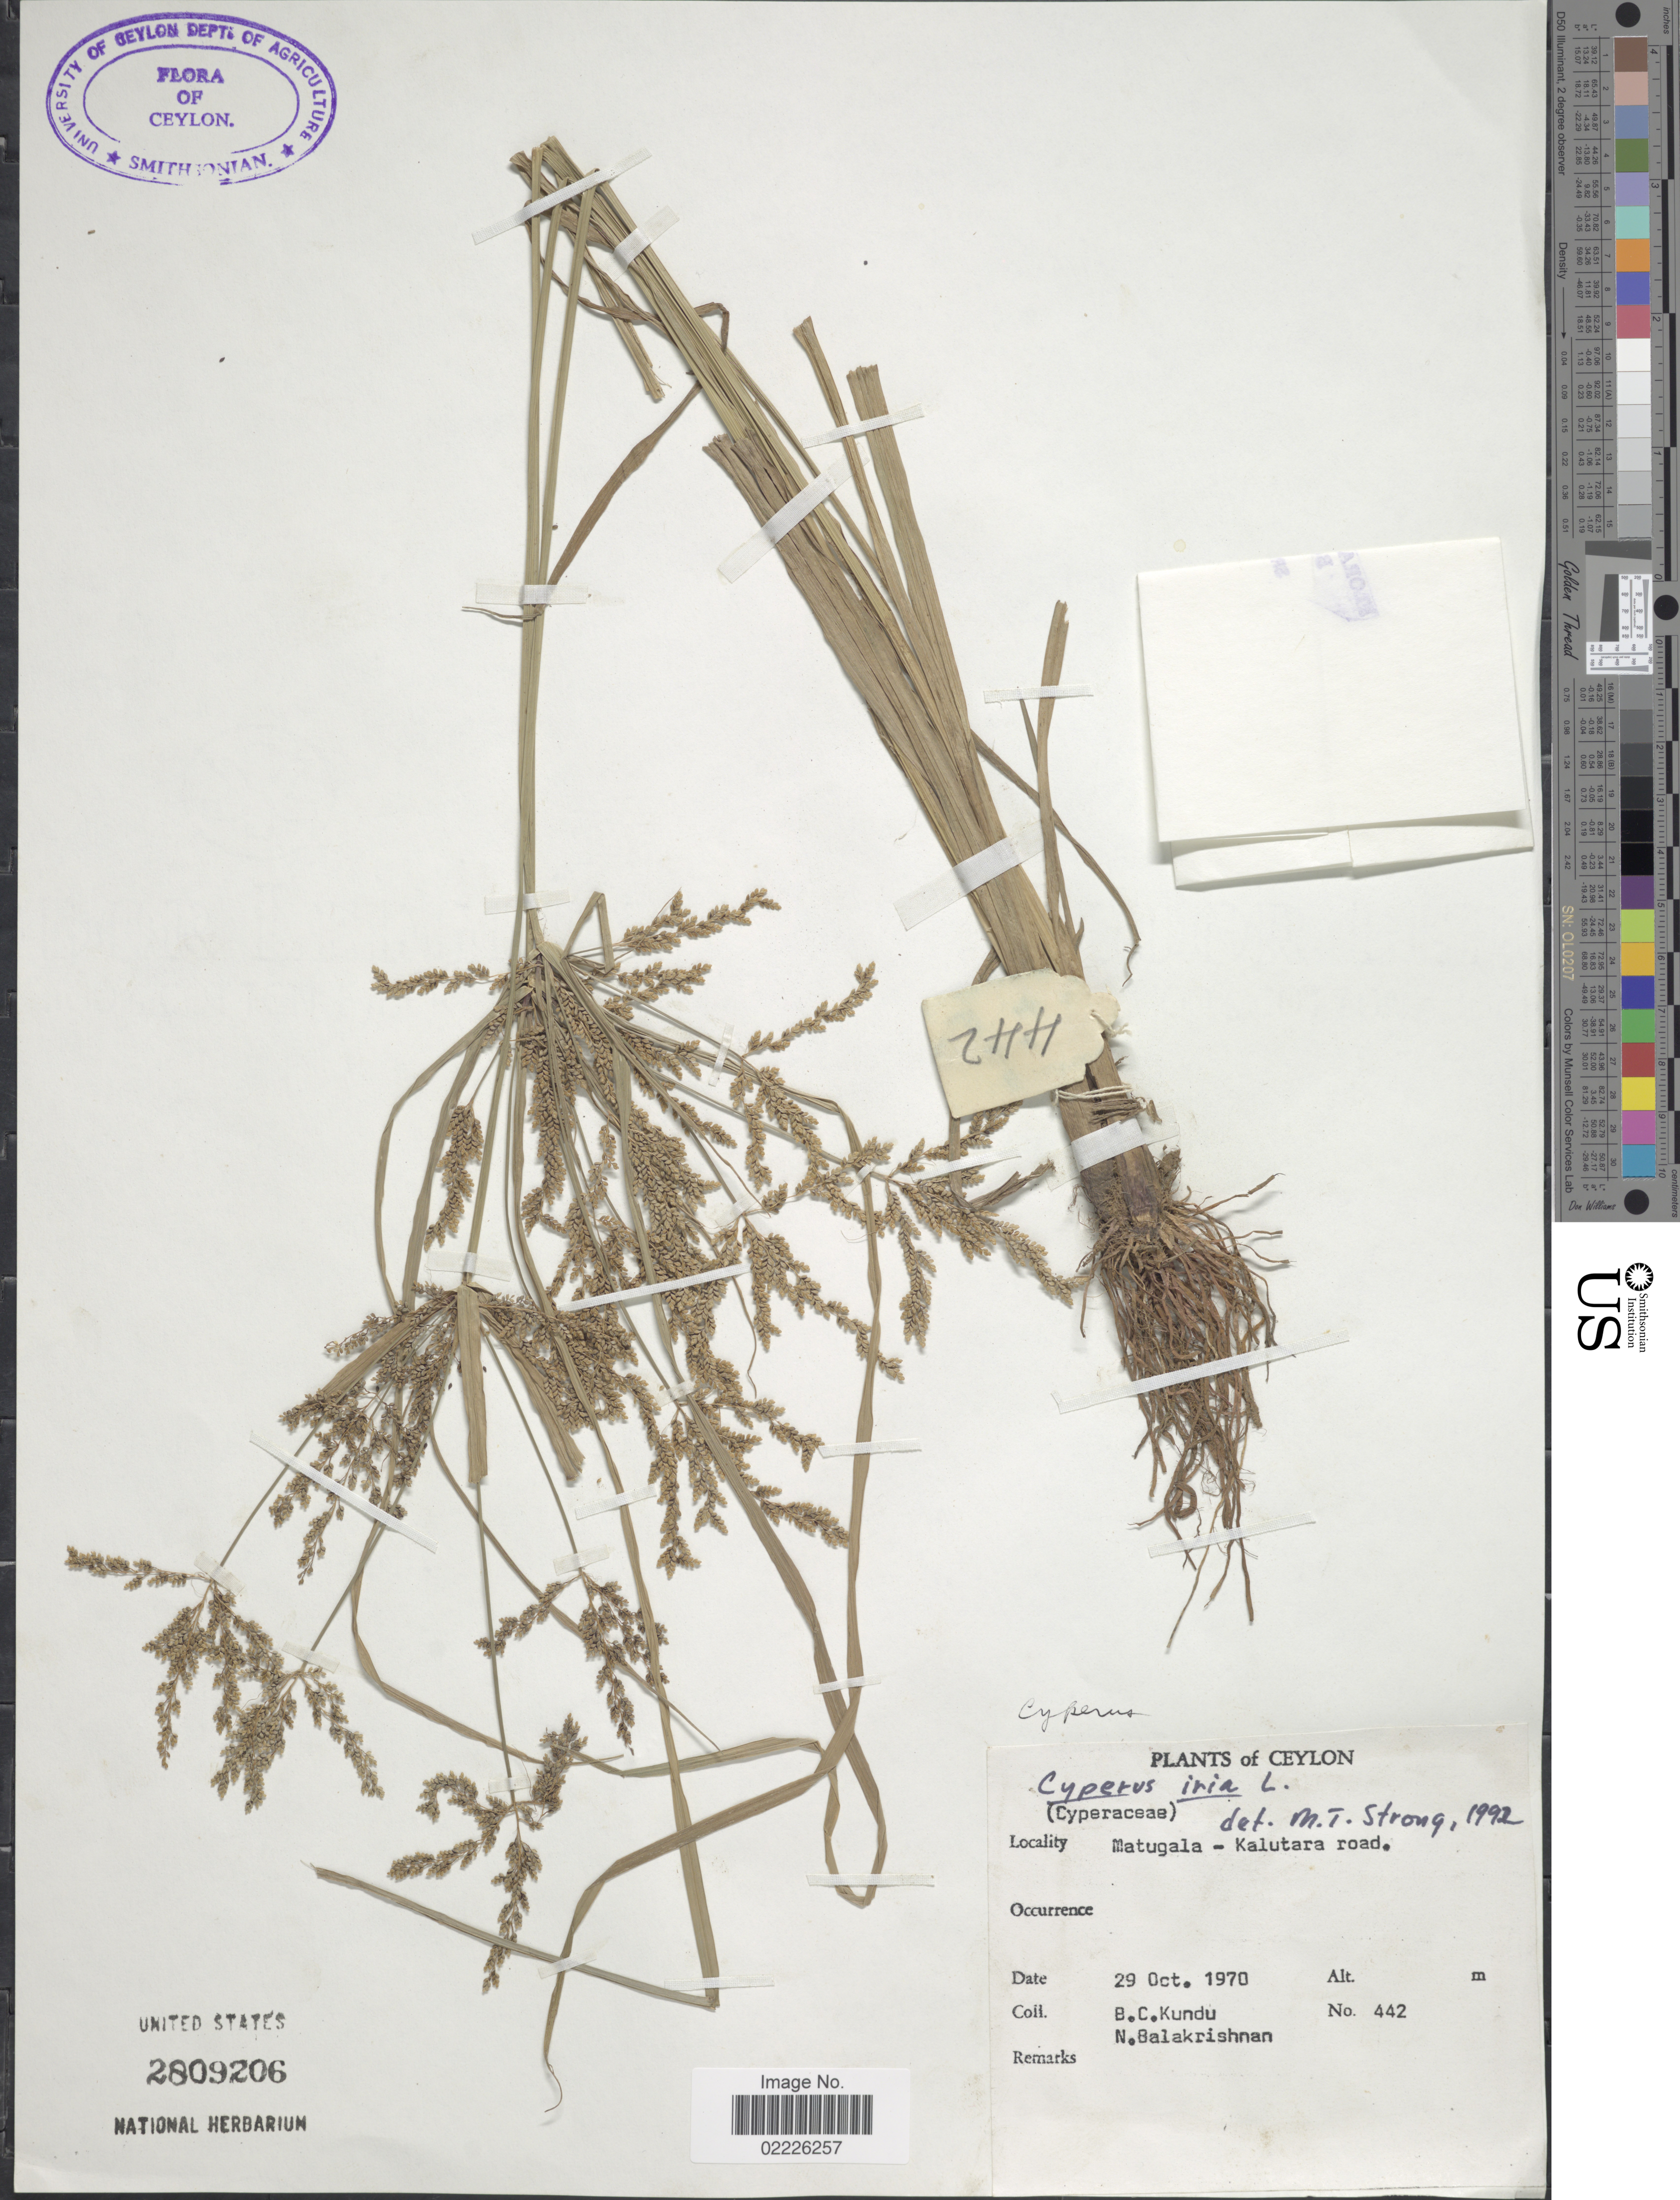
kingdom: Plantae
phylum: Tracheophyta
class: Liliopsida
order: Poales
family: Cyperaceae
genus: Cyperus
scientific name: Cyperus iria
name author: L.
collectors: B. C. Kundu & N. Balakrishnan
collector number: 442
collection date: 1970-10-29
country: Sri Lanka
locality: Ceylon. Matugala - Kalutara road.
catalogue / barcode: US 280926